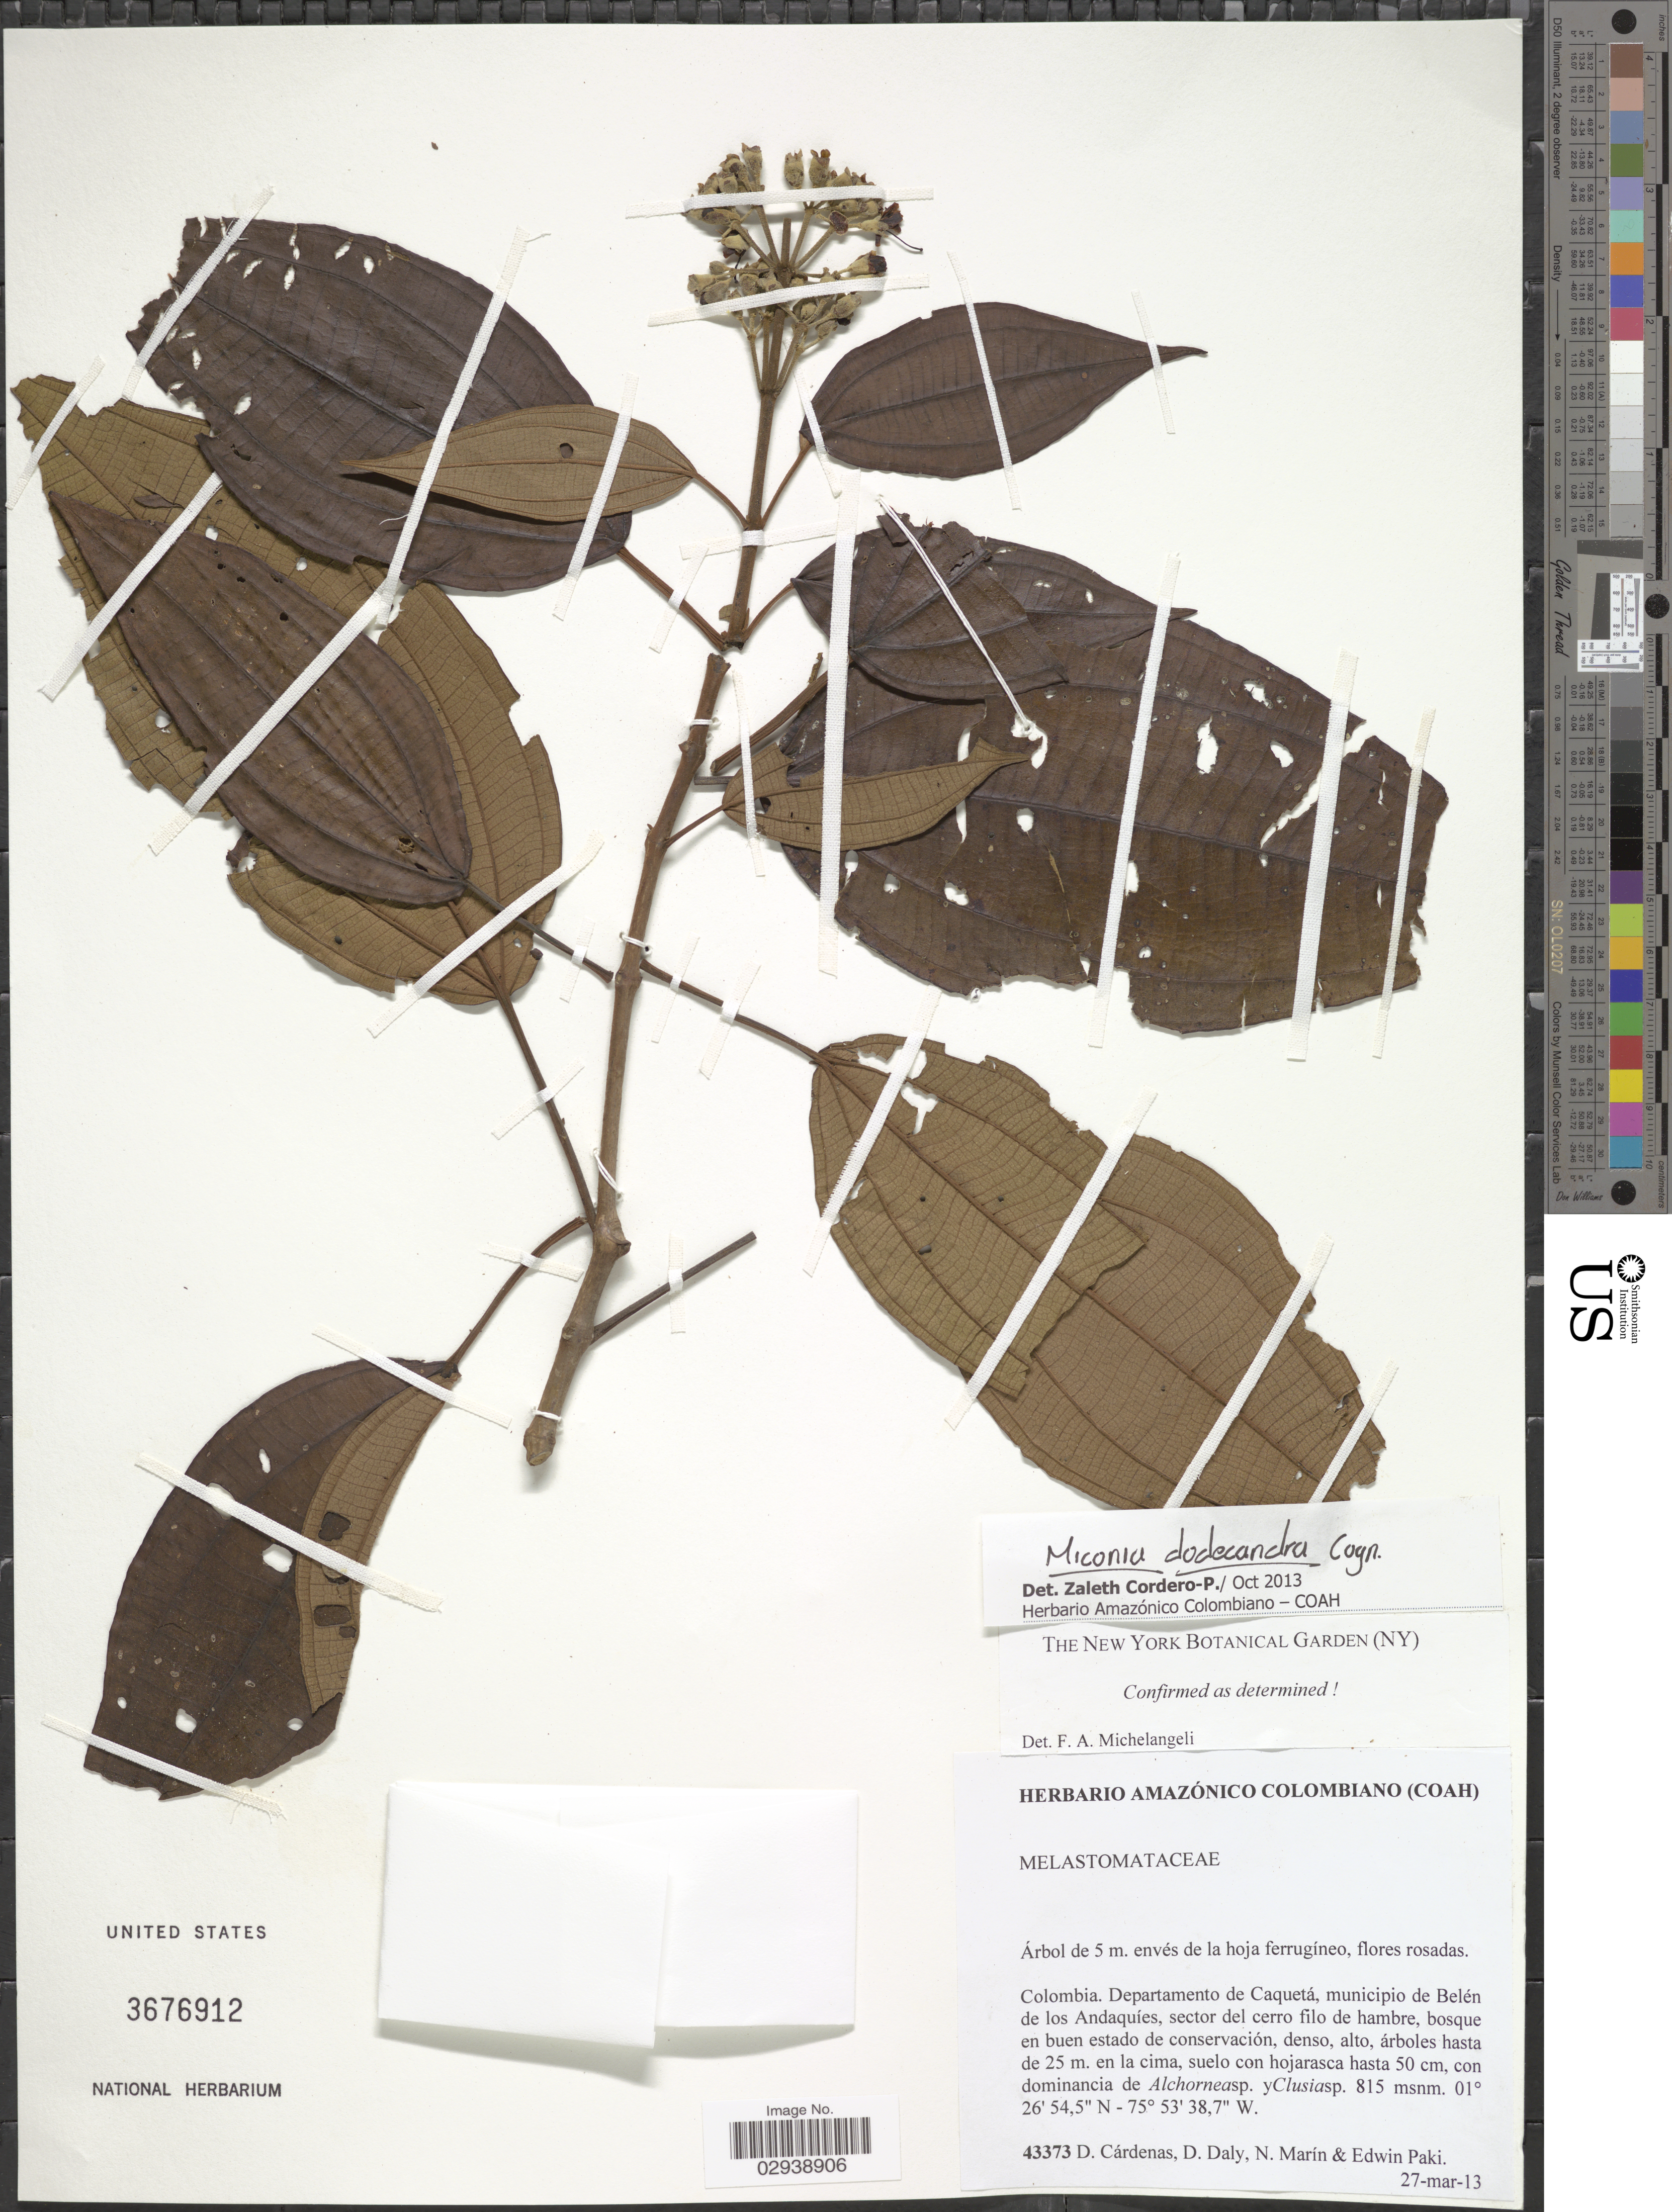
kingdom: Plantae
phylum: Tracheophyta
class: Magnoliopsida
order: Myrtales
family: Melastomataceae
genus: Miconia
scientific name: Miconia dodecandra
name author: Cogn.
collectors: D. Cárdenas, D. C. Daly, N. Marín & E. Paki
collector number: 43373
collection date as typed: Transcribed d/m/y: 27/3/13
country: Colombia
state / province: Caquetá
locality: Departamento de Caquetá, municipio de Belén de los Andaquíes, sector del cerro filo de hambre.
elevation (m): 815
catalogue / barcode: US 3676912